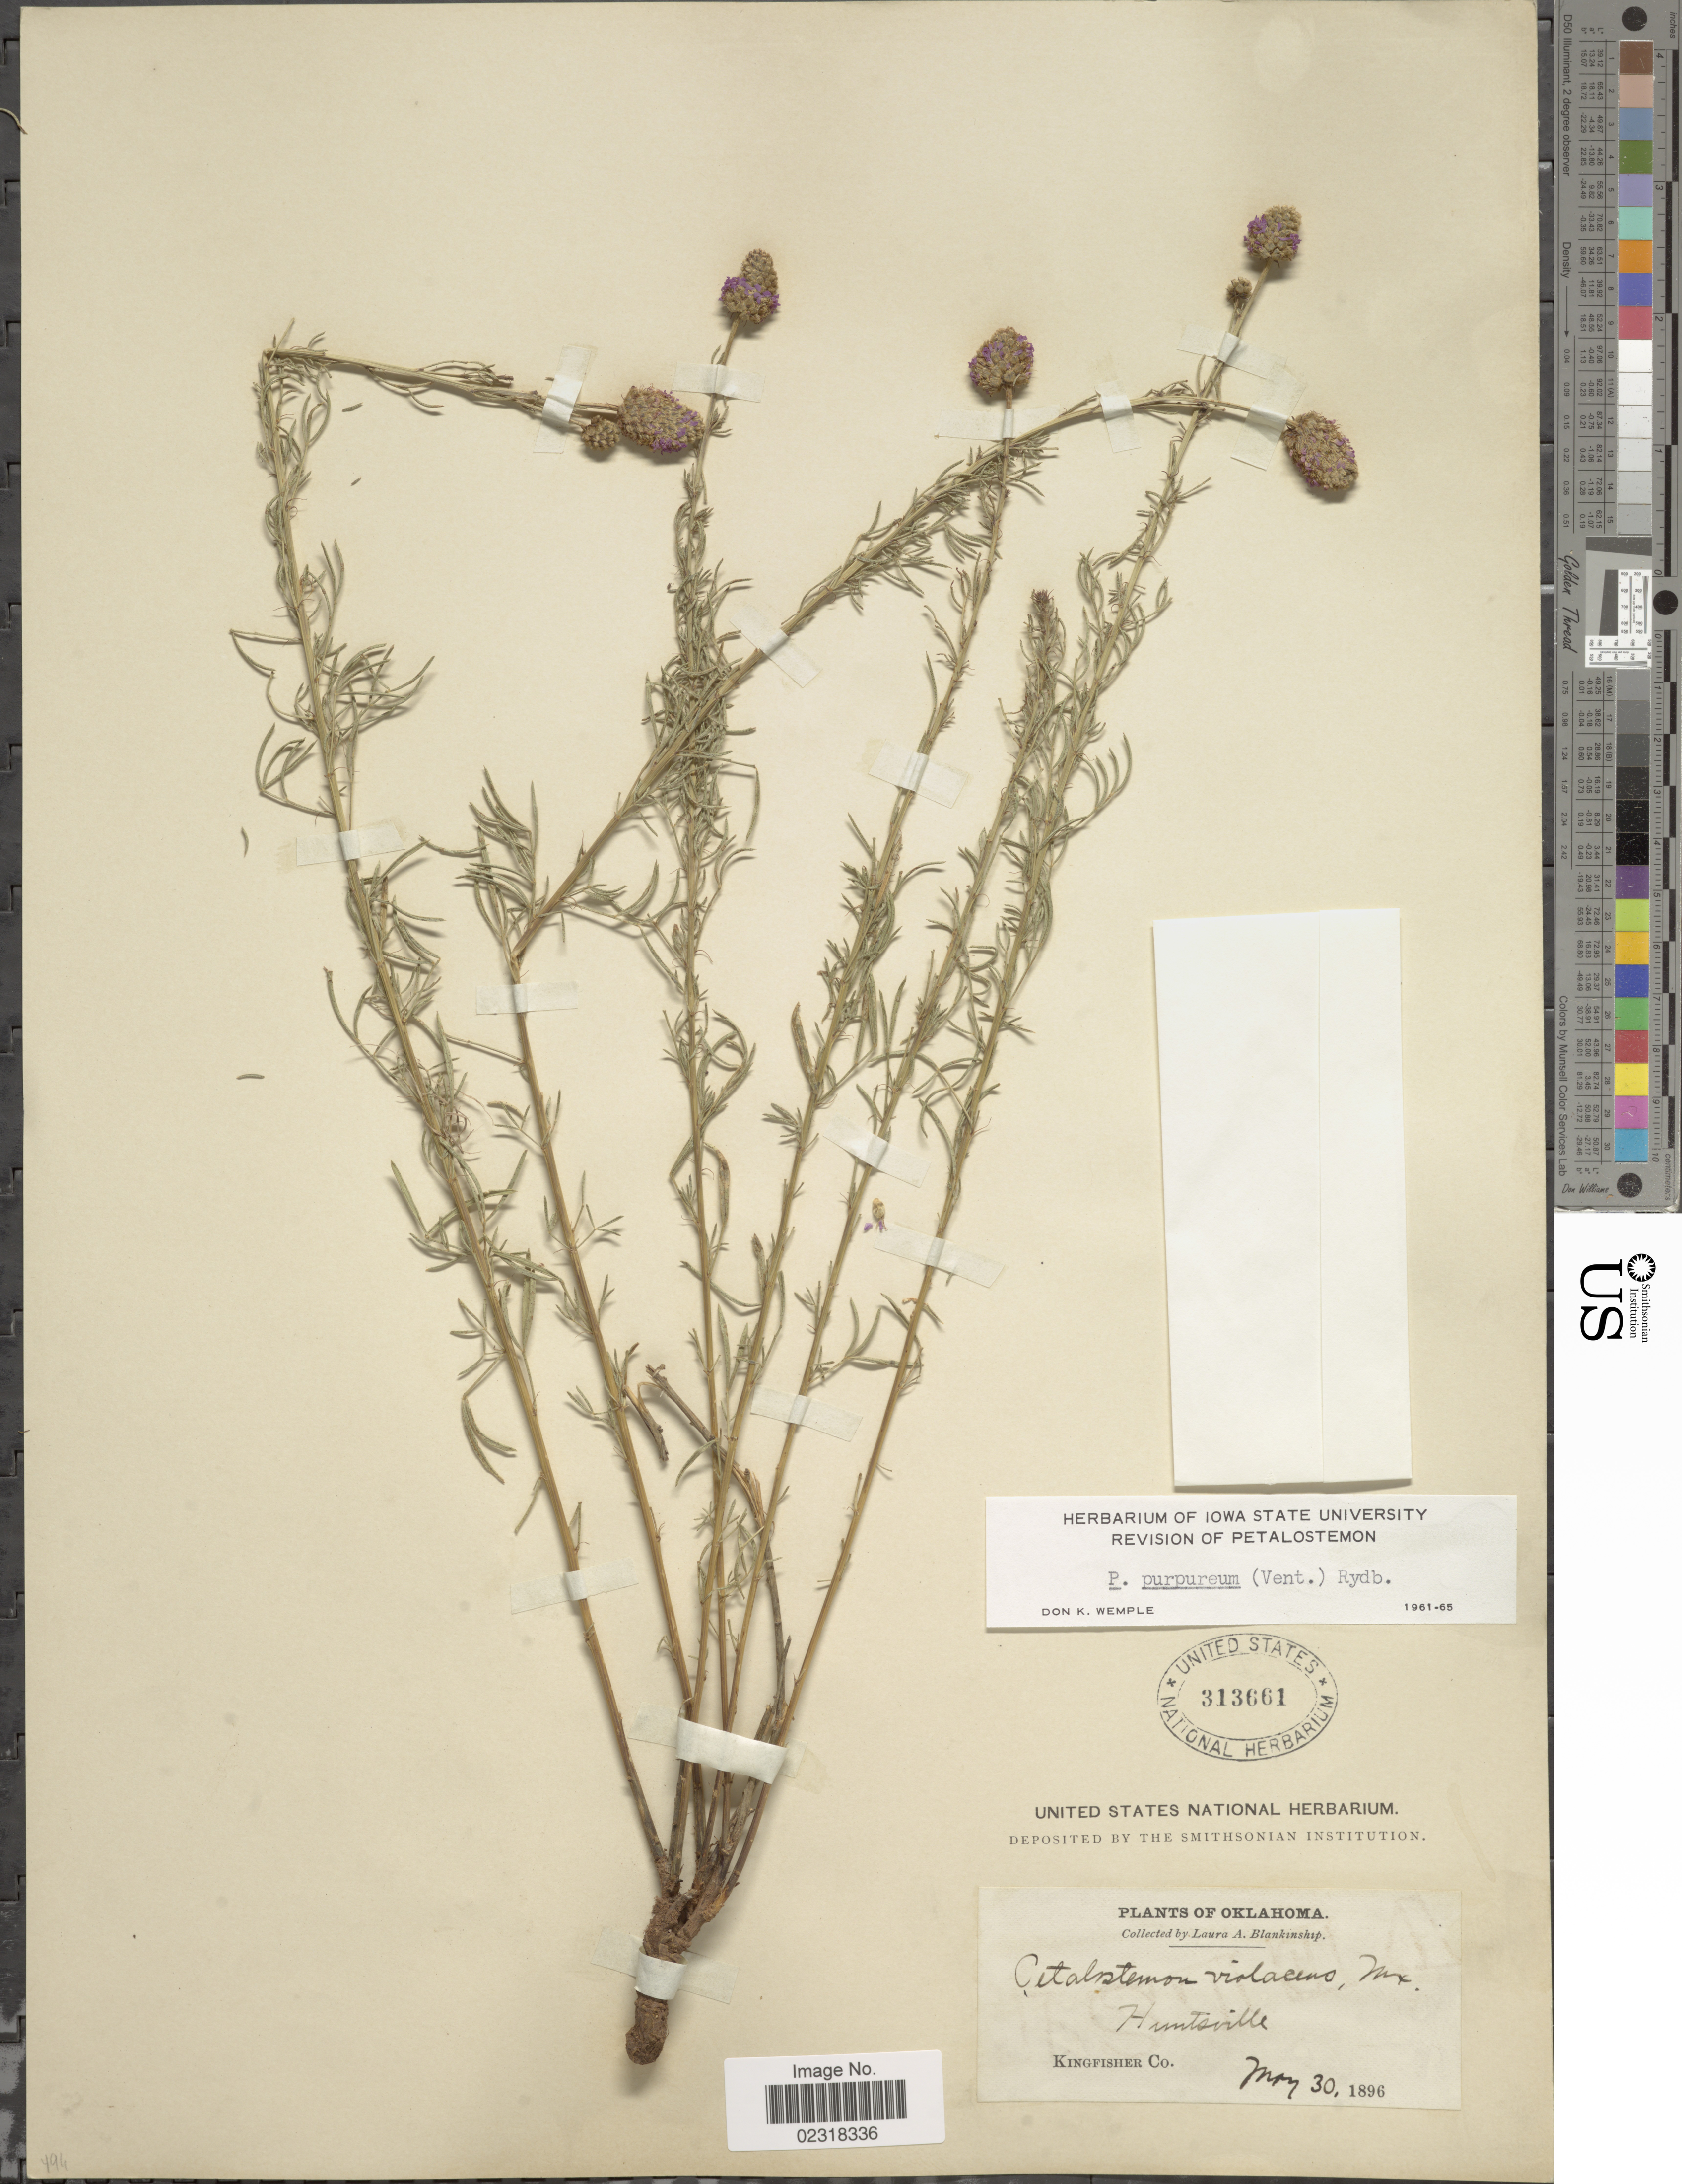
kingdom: Plantae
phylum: Tracheophyta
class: Magnoliopsida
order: Fabales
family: Fabaceae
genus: Dalea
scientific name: Dalea purpurea var. purpurea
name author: Vent.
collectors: L. A. Blankinship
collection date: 1896-05-30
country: United States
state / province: Oklahoma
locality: Kingfisher Co, Huntsville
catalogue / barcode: US 313661